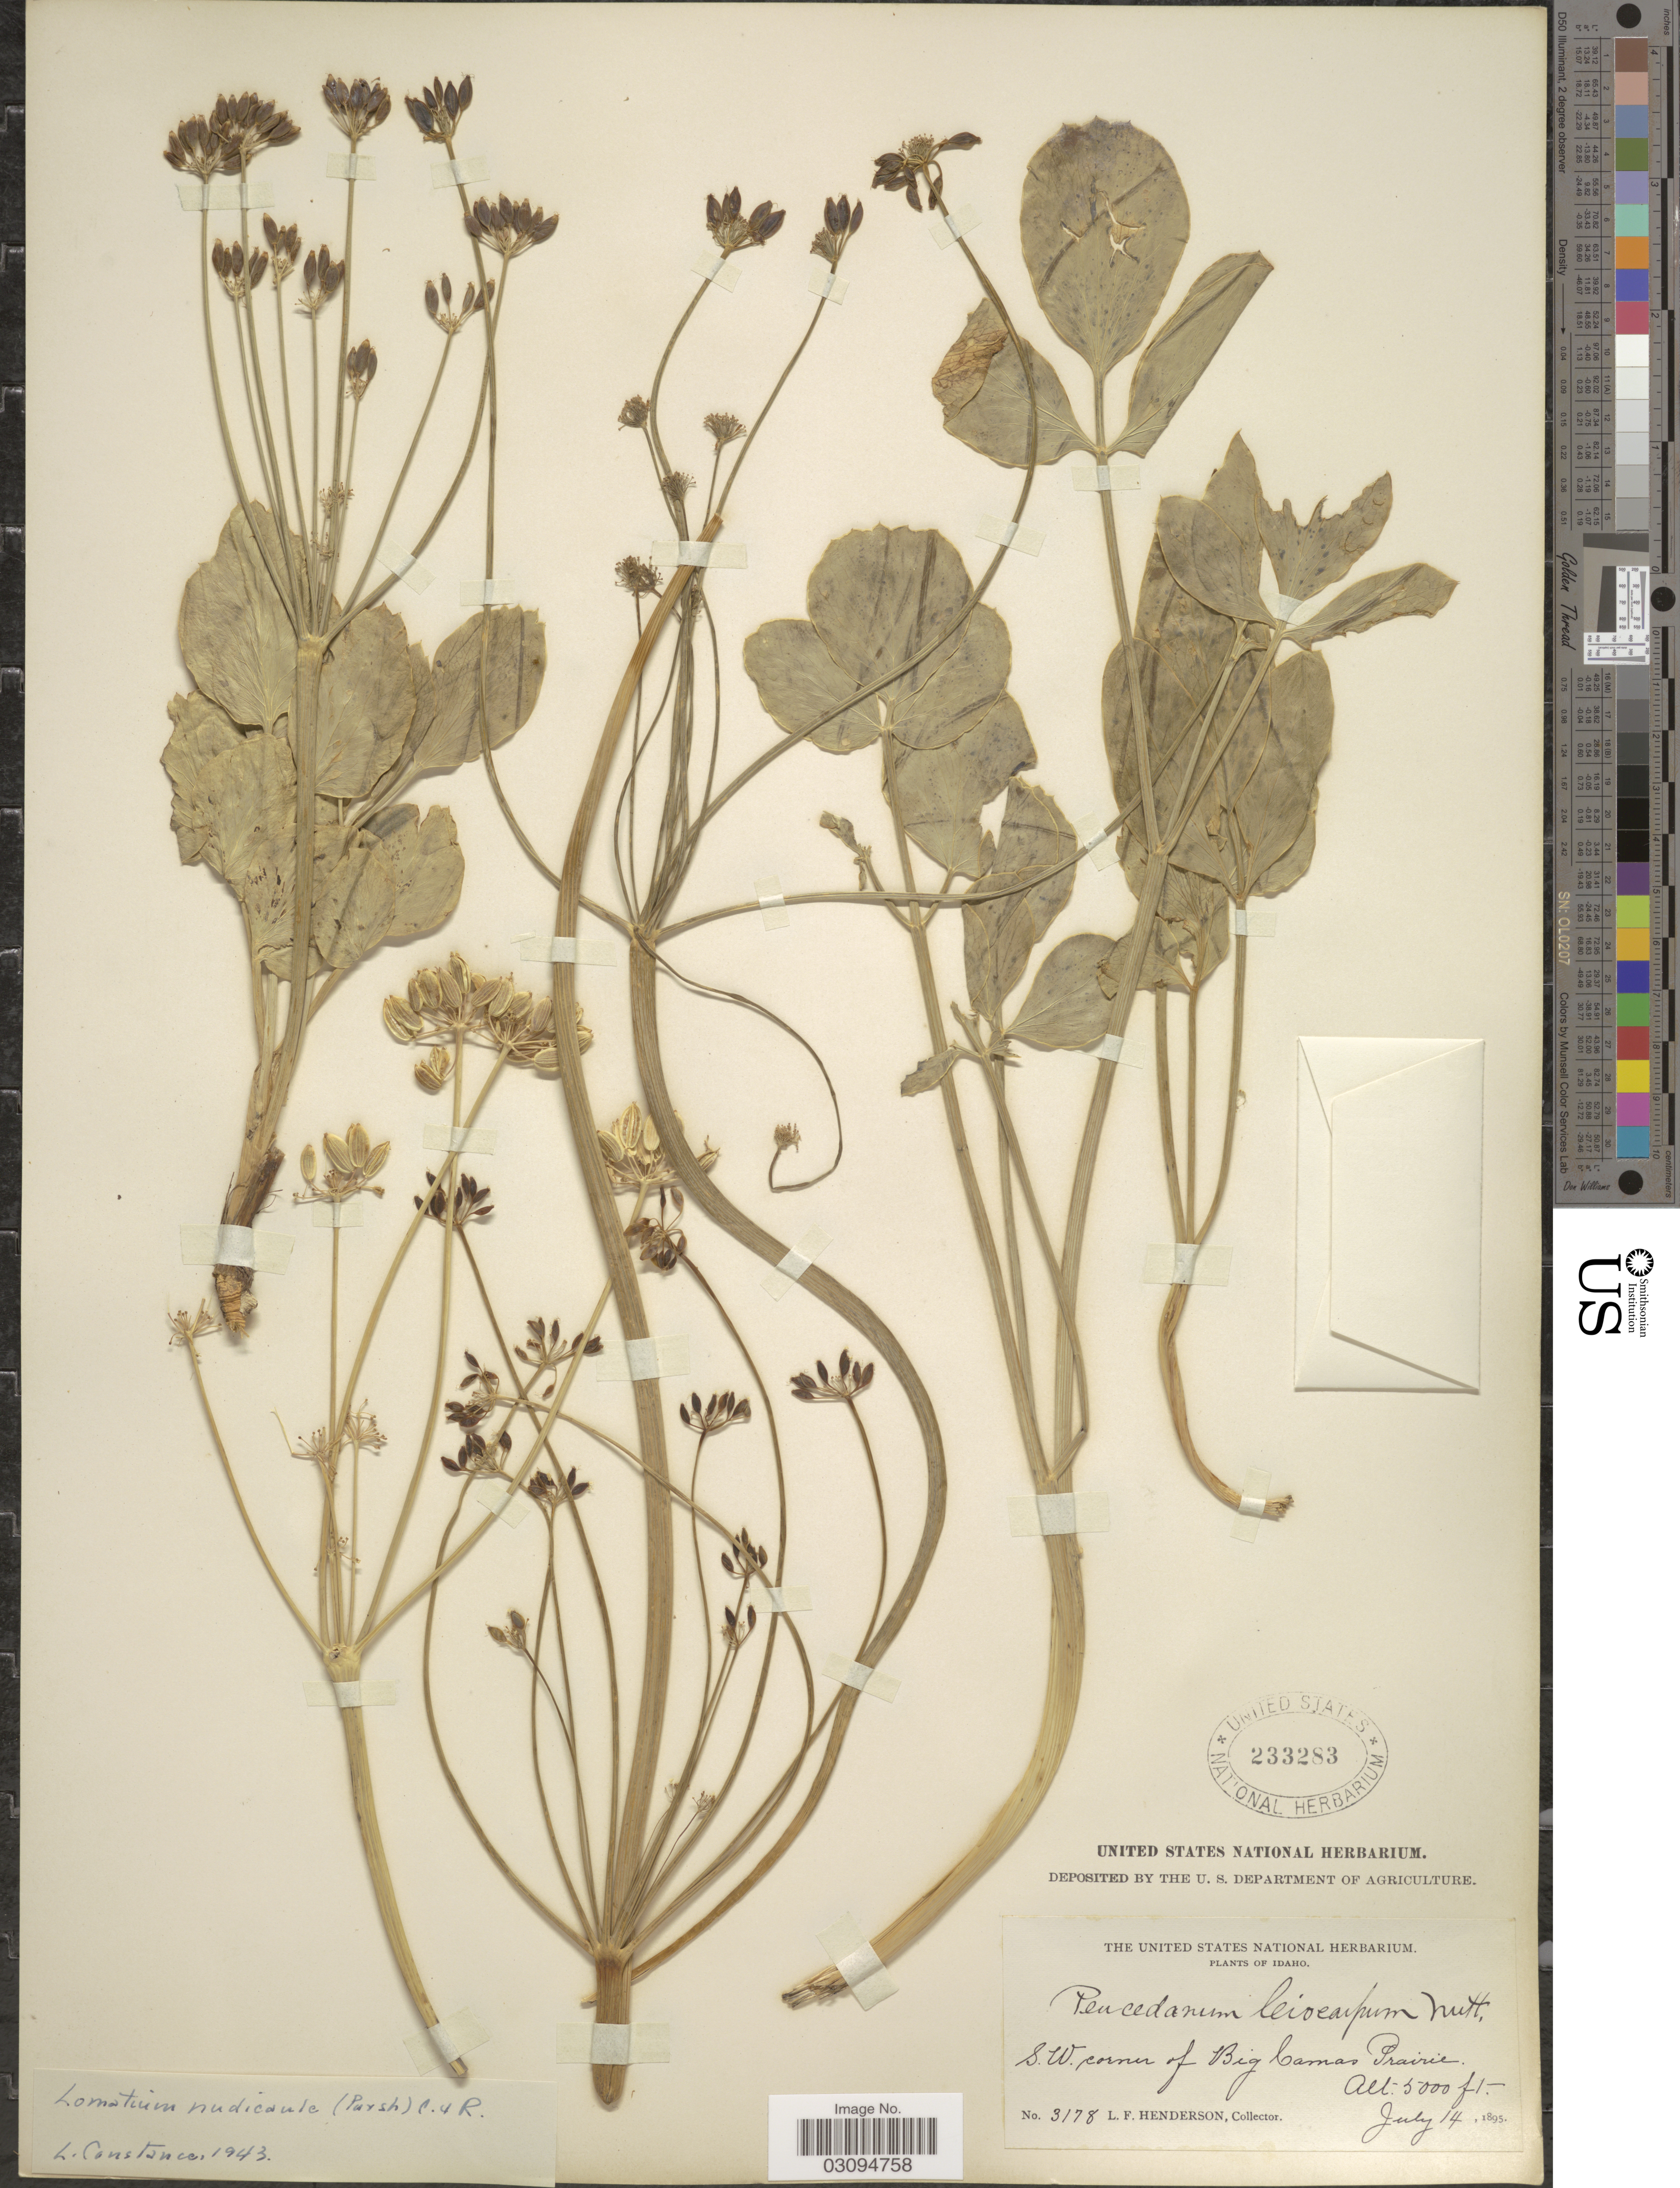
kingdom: Plantae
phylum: Tracheophyta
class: Magnoliopsida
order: Apiales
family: Apiaceae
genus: Lomatium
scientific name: Lomatium nudicaule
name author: (Pursh) J.M. Coult. & Rose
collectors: L. Henderson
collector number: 3178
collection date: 1895-07-14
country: United States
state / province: Idaho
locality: S.W. corner of Big Camas Prairie.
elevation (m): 1524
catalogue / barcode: US 233283